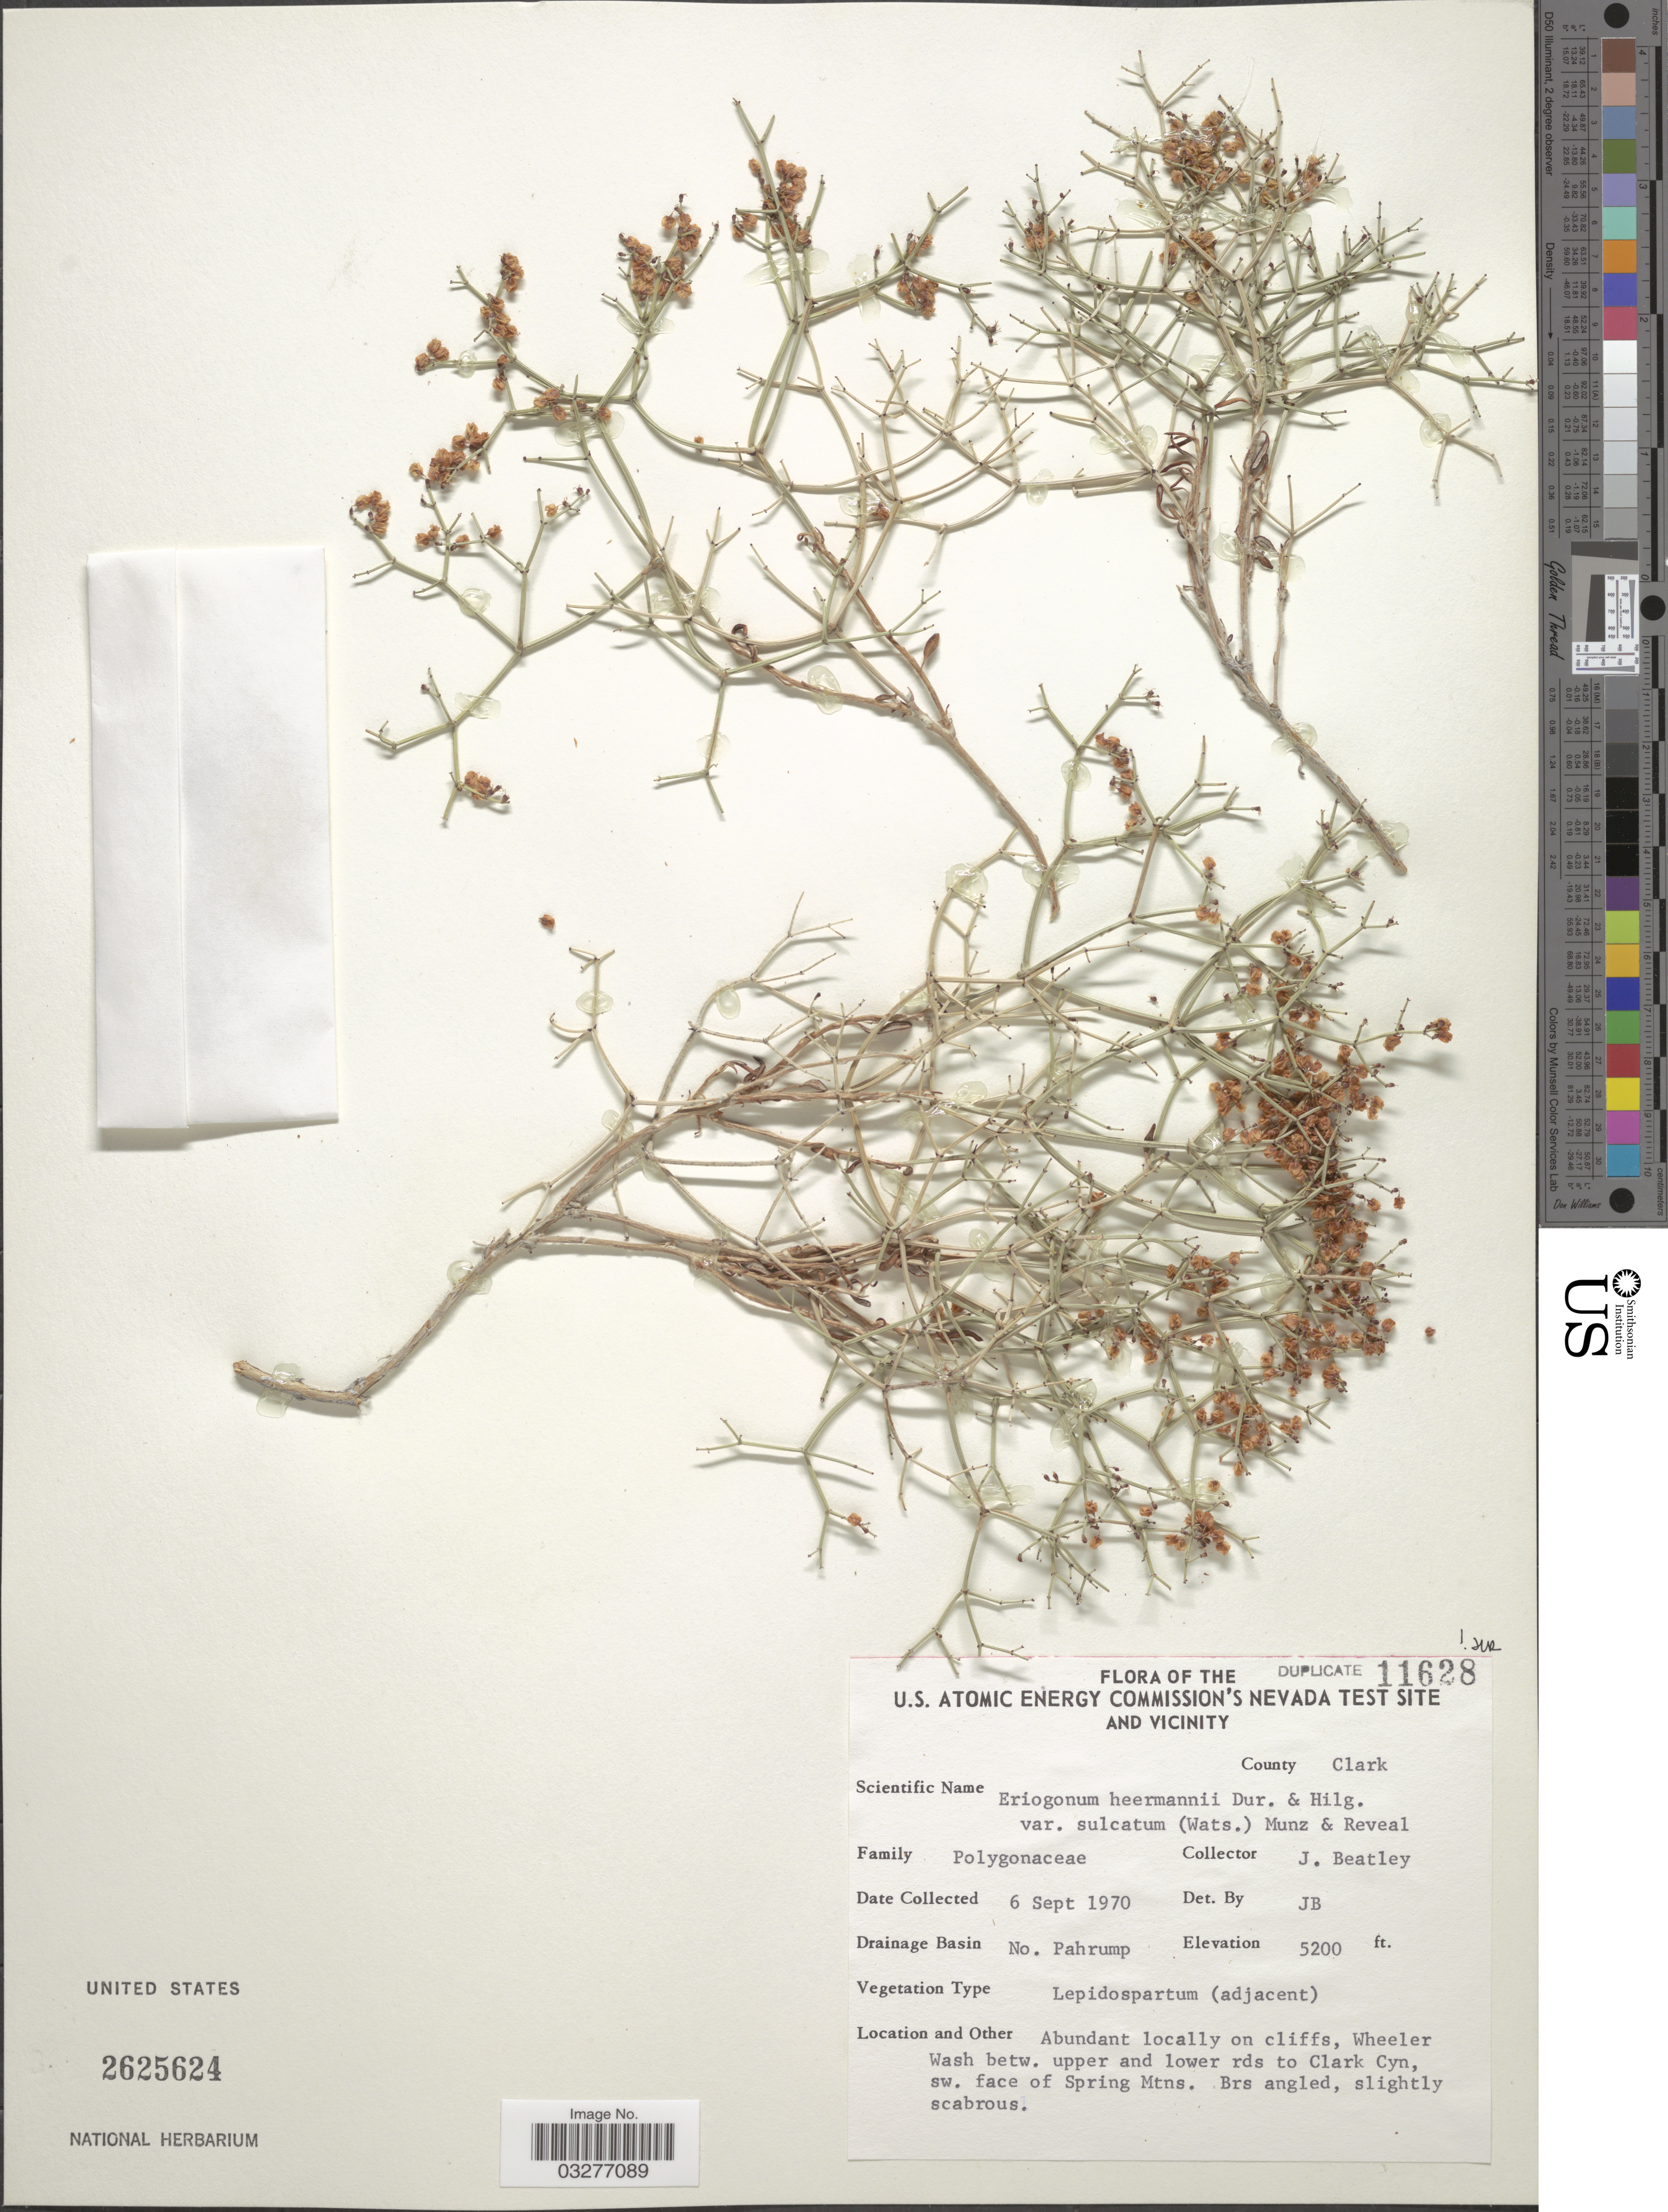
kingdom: Plantae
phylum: Tracheophyta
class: Magnoliopsida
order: Caryophyllales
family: Polygonaceae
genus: Eriogonum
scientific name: Eriogonum heermannii var. sulcatum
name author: (S. Watson) Munz & Reveal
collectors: J. C. Beatley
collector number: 11628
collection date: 1970-09-06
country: United States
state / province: Nevada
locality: U.S. Atomic Energy Commission's Nevada Test Site and Vicinity. County Clark. Drainage Basin No. Pahrump. Wheeler Wash betw. upper and lower rds to Clark Cyn, sw. face of Spring Mtns.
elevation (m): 1585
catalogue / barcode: US 2625624